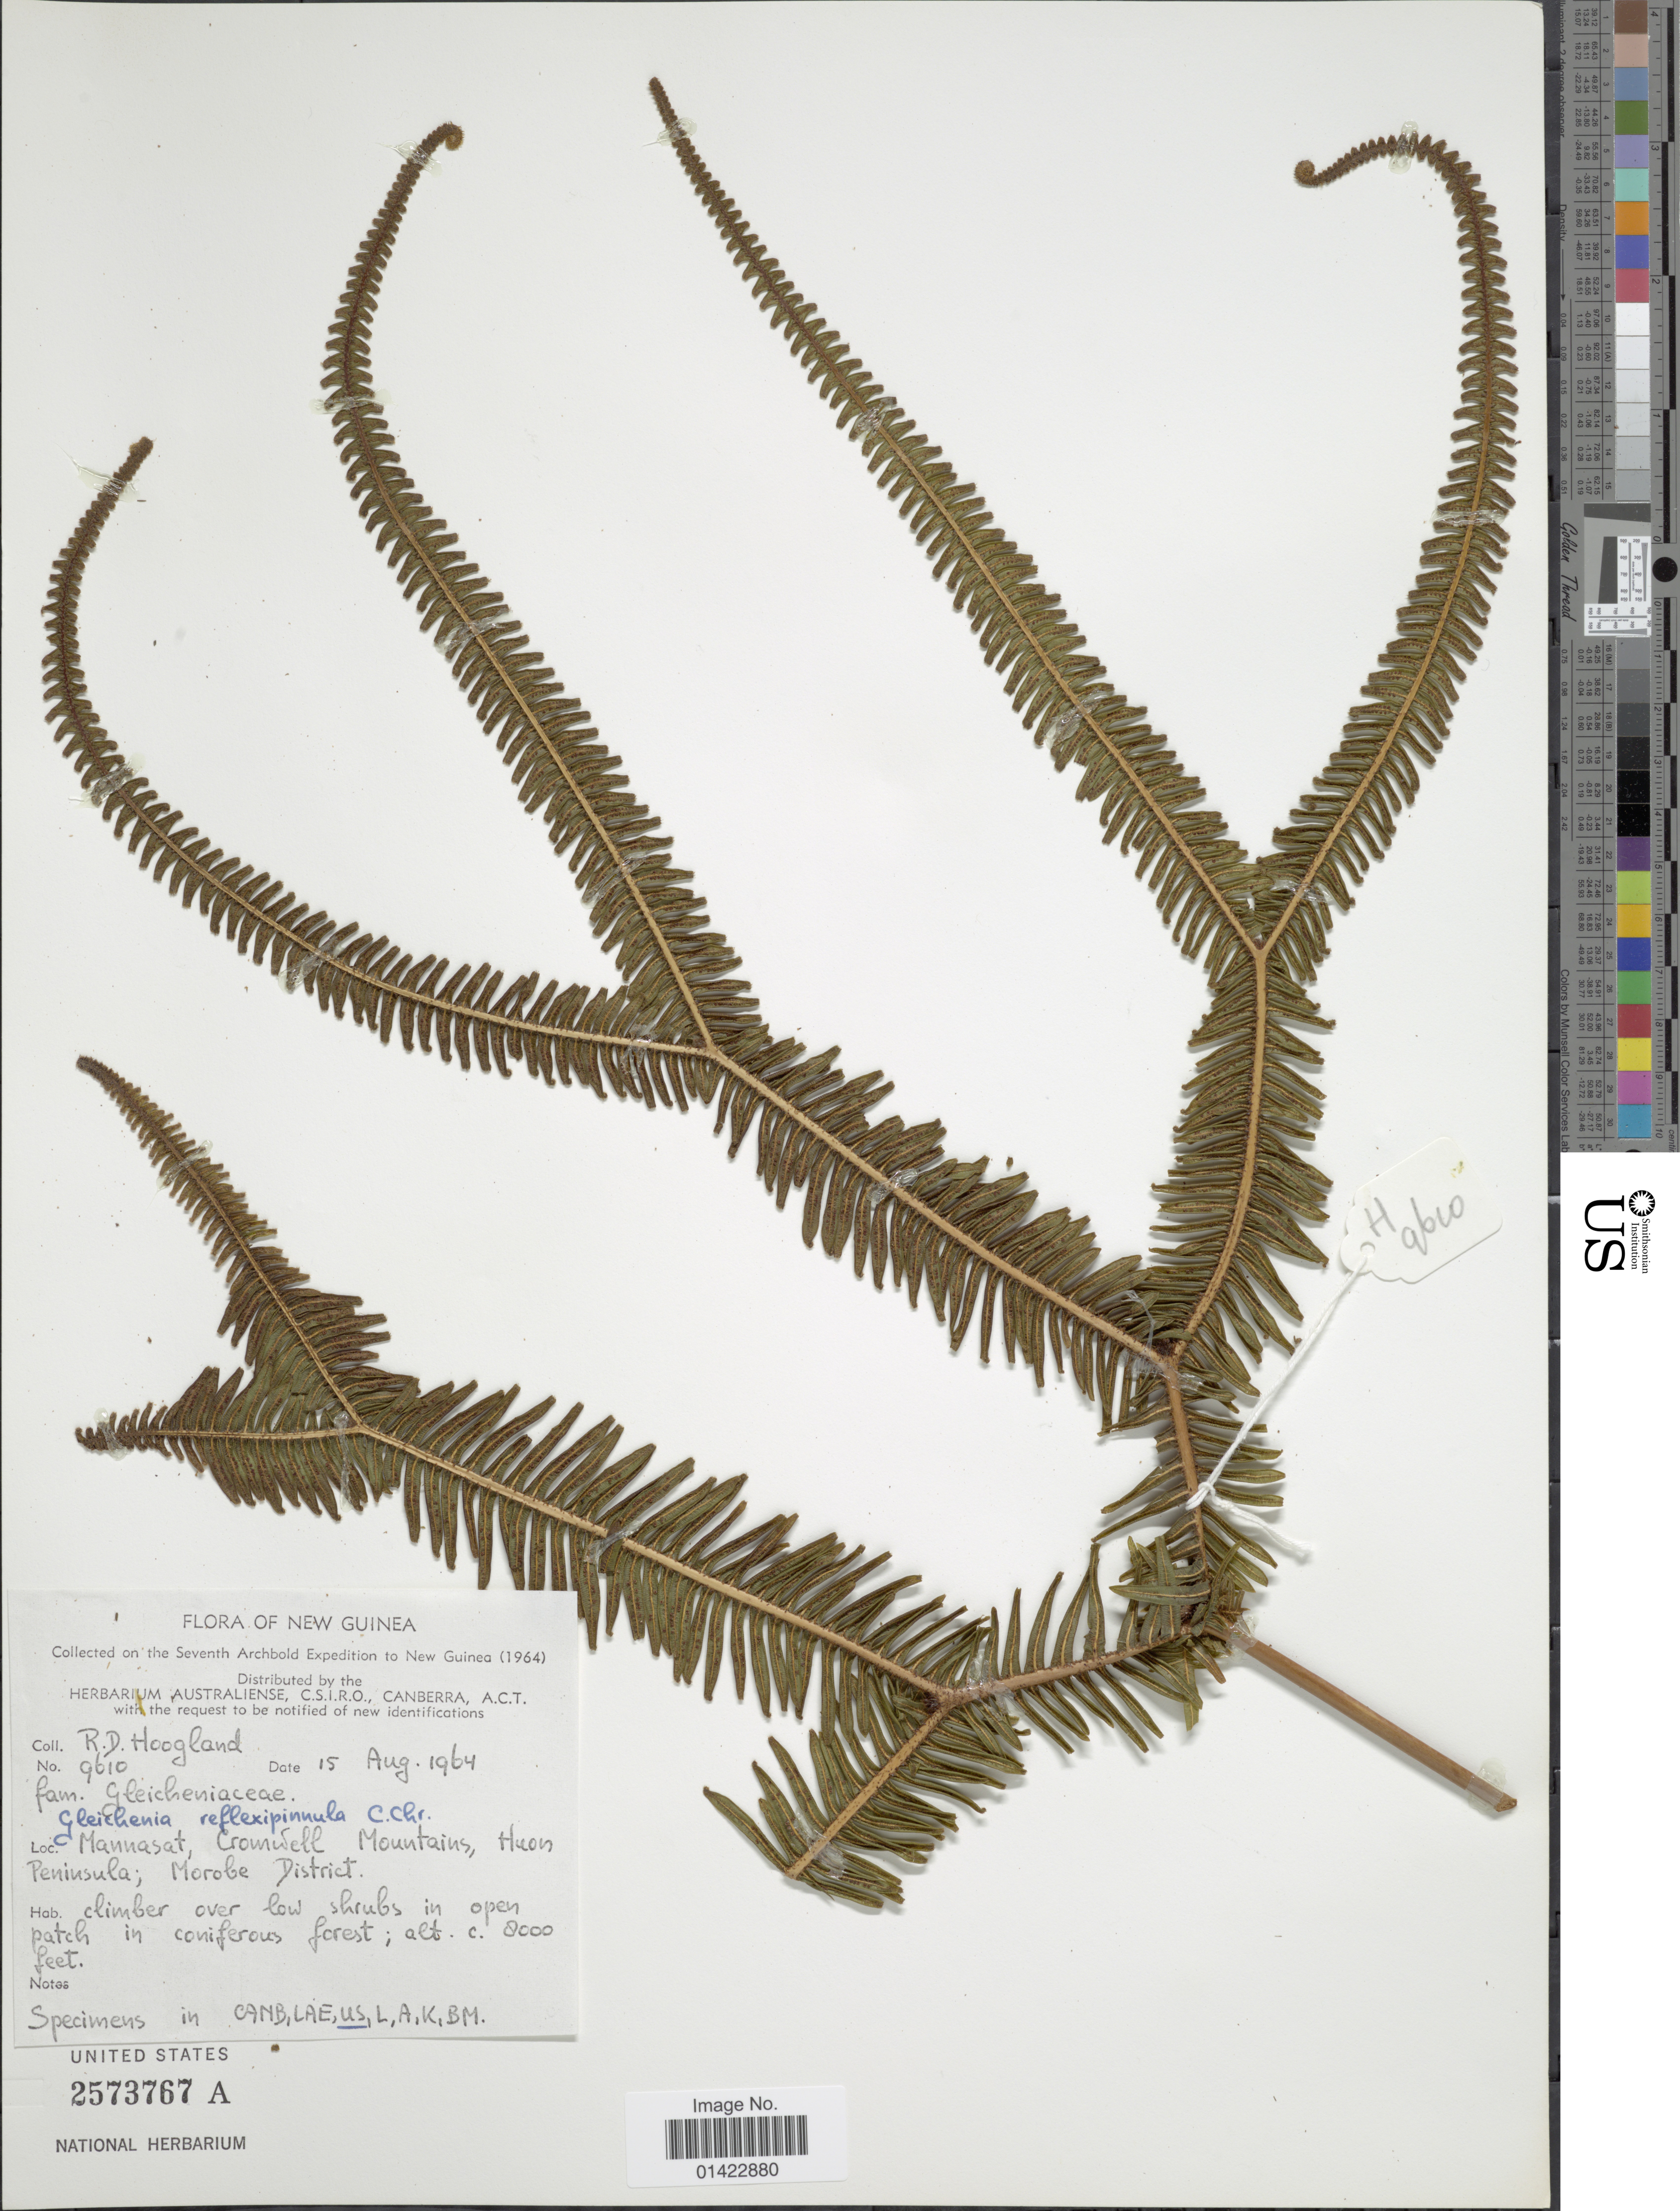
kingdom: Plantae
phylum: Tracheophyta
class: Polypodiopsida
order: Gleicheniales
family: Gleicheniaceae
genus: Sticherus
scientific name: Sticherus reflexipinnulus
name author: (C. Chr.) Copel.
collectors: R. D. Hoogland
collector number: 9610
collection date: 1964-08-15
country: Papua New Guinea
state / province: Morobe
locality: New Guinea, Mannasat, Cromwell Mountains,Huon Peninsula.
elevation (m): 2438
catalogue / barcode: US 2573767A